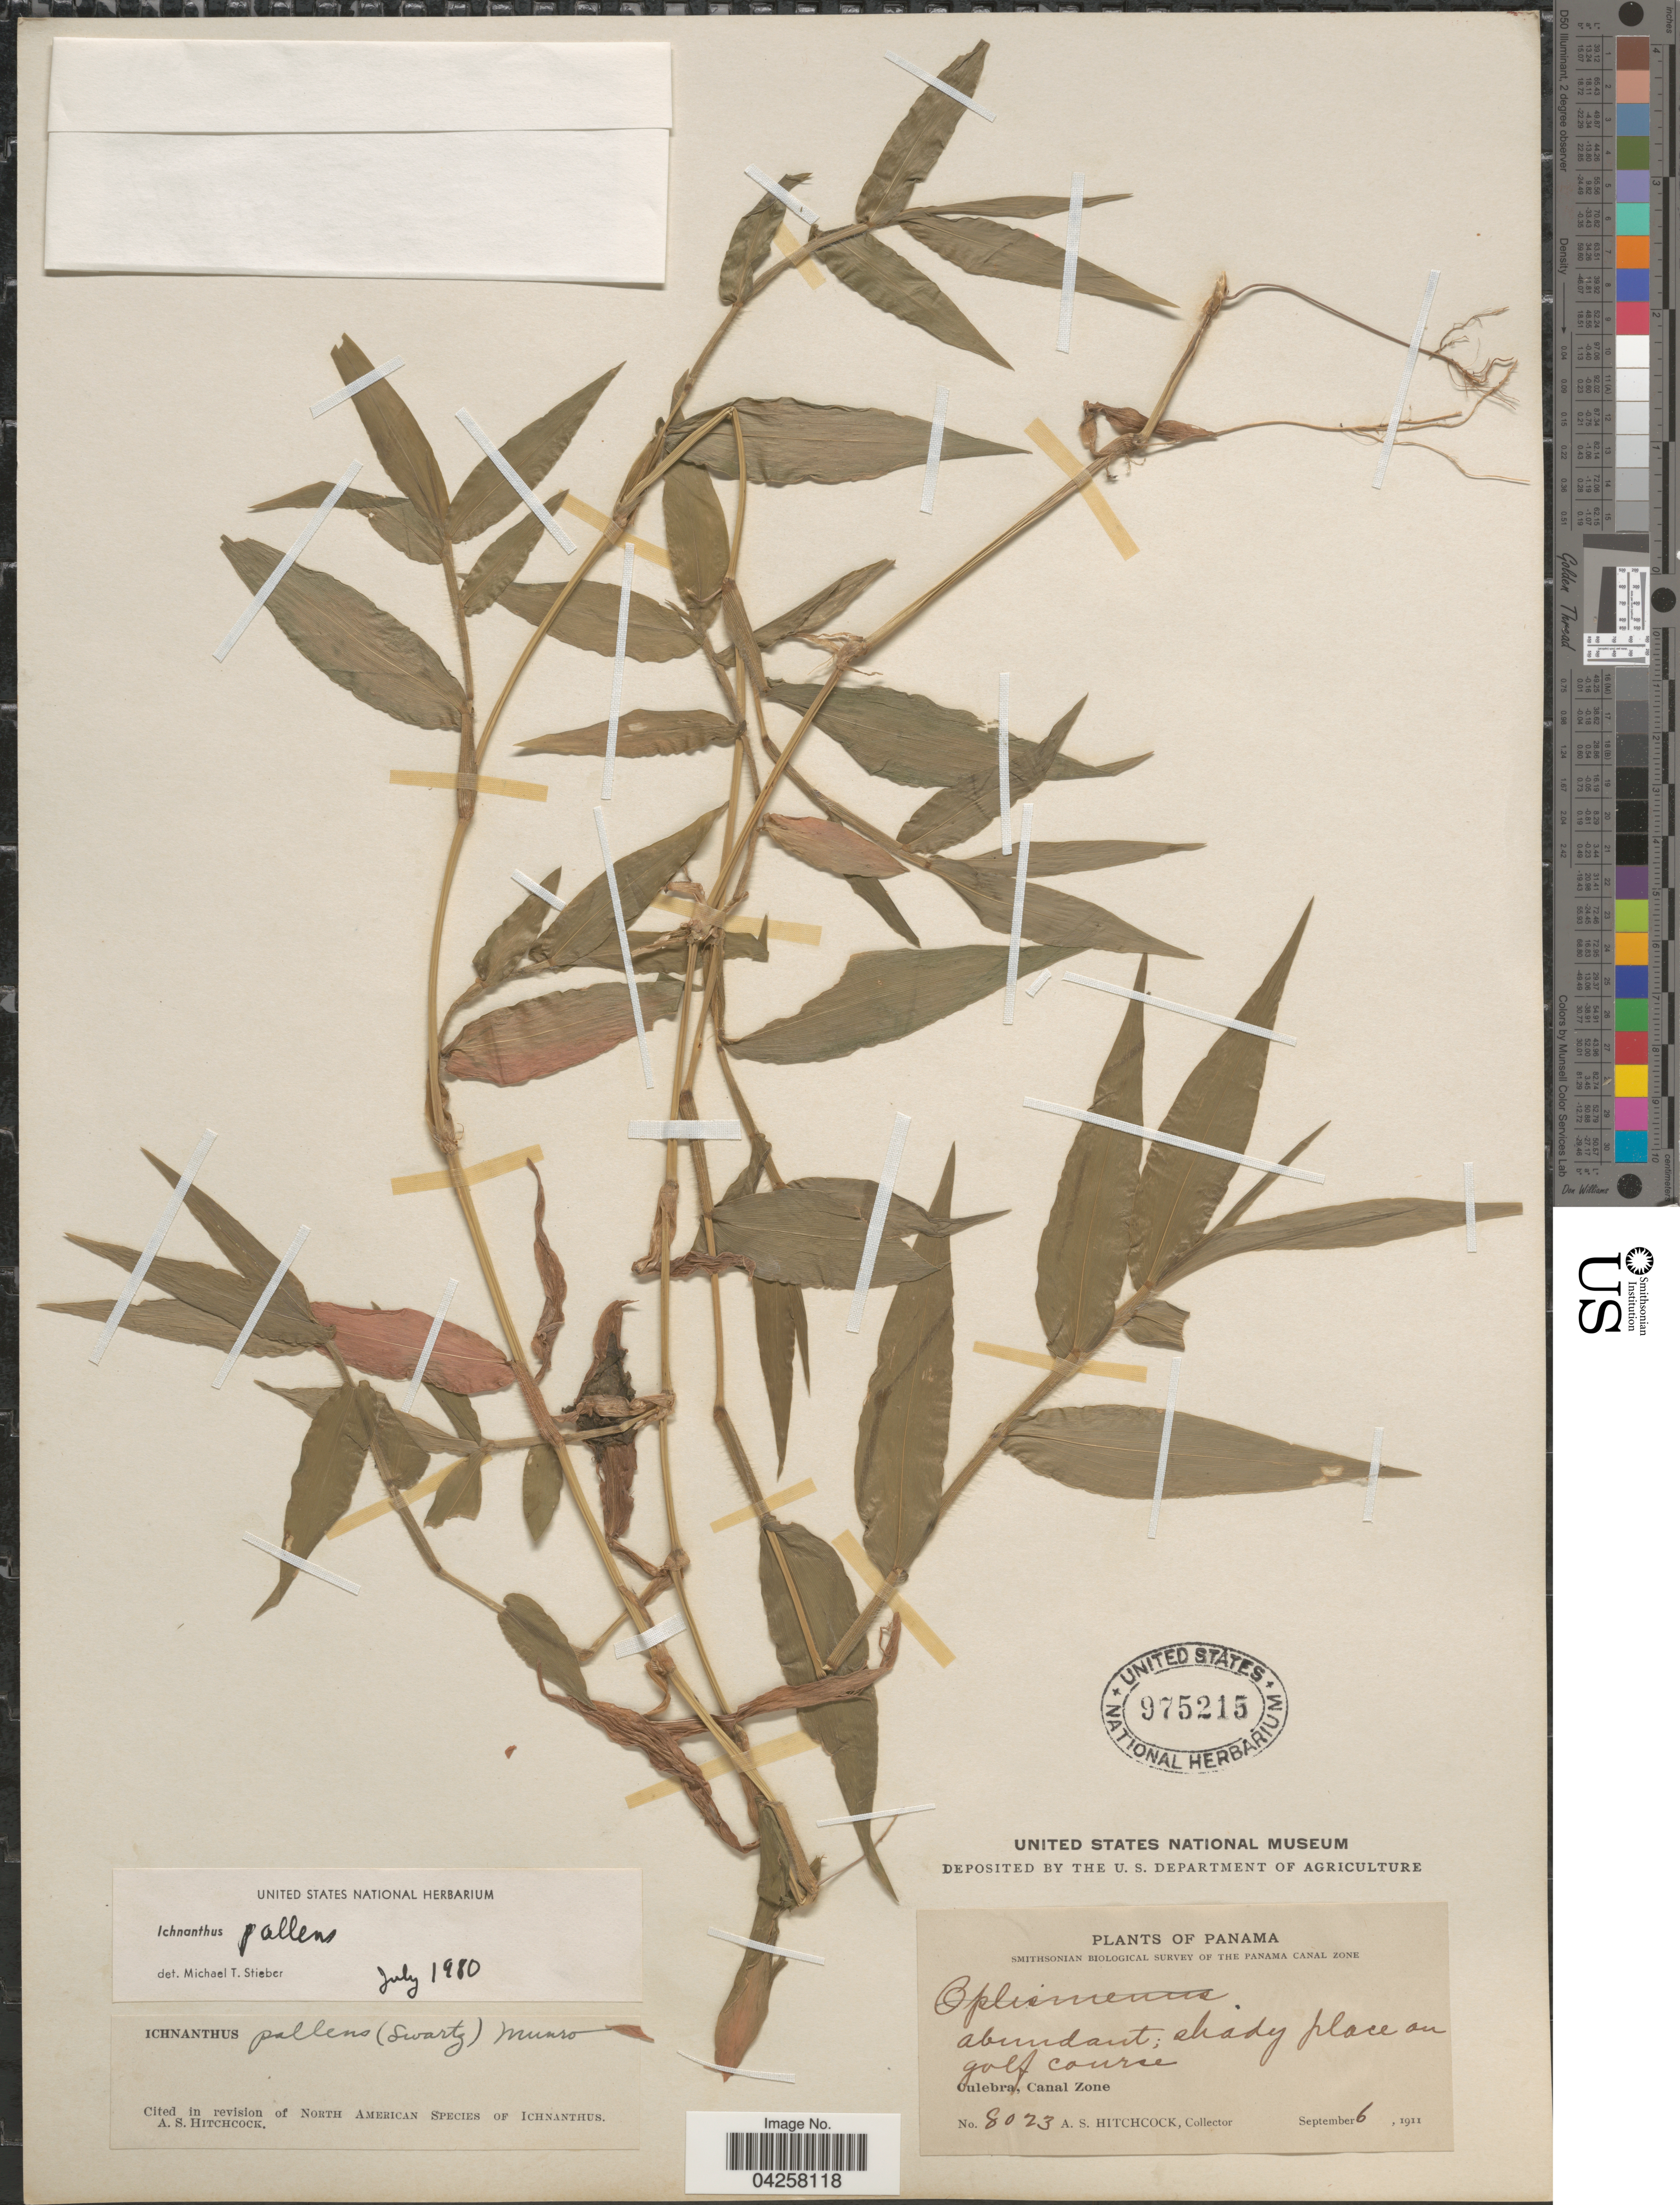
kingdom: Plantae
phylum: Tracheophyta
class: Liliopsida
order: Poales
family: Poaceae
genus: Ichnanthus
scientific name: Ichnanthus pallens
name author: (Sw.) Munro ex Benth.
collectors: A. S. Hitchcock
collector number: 8023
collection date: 1911-09-06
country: Panama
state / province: Colón / Panamá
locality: Smithsonian Biological Survey of the Panama Canal Zone. Culebra, Canal Zone.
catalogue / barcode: US 975215